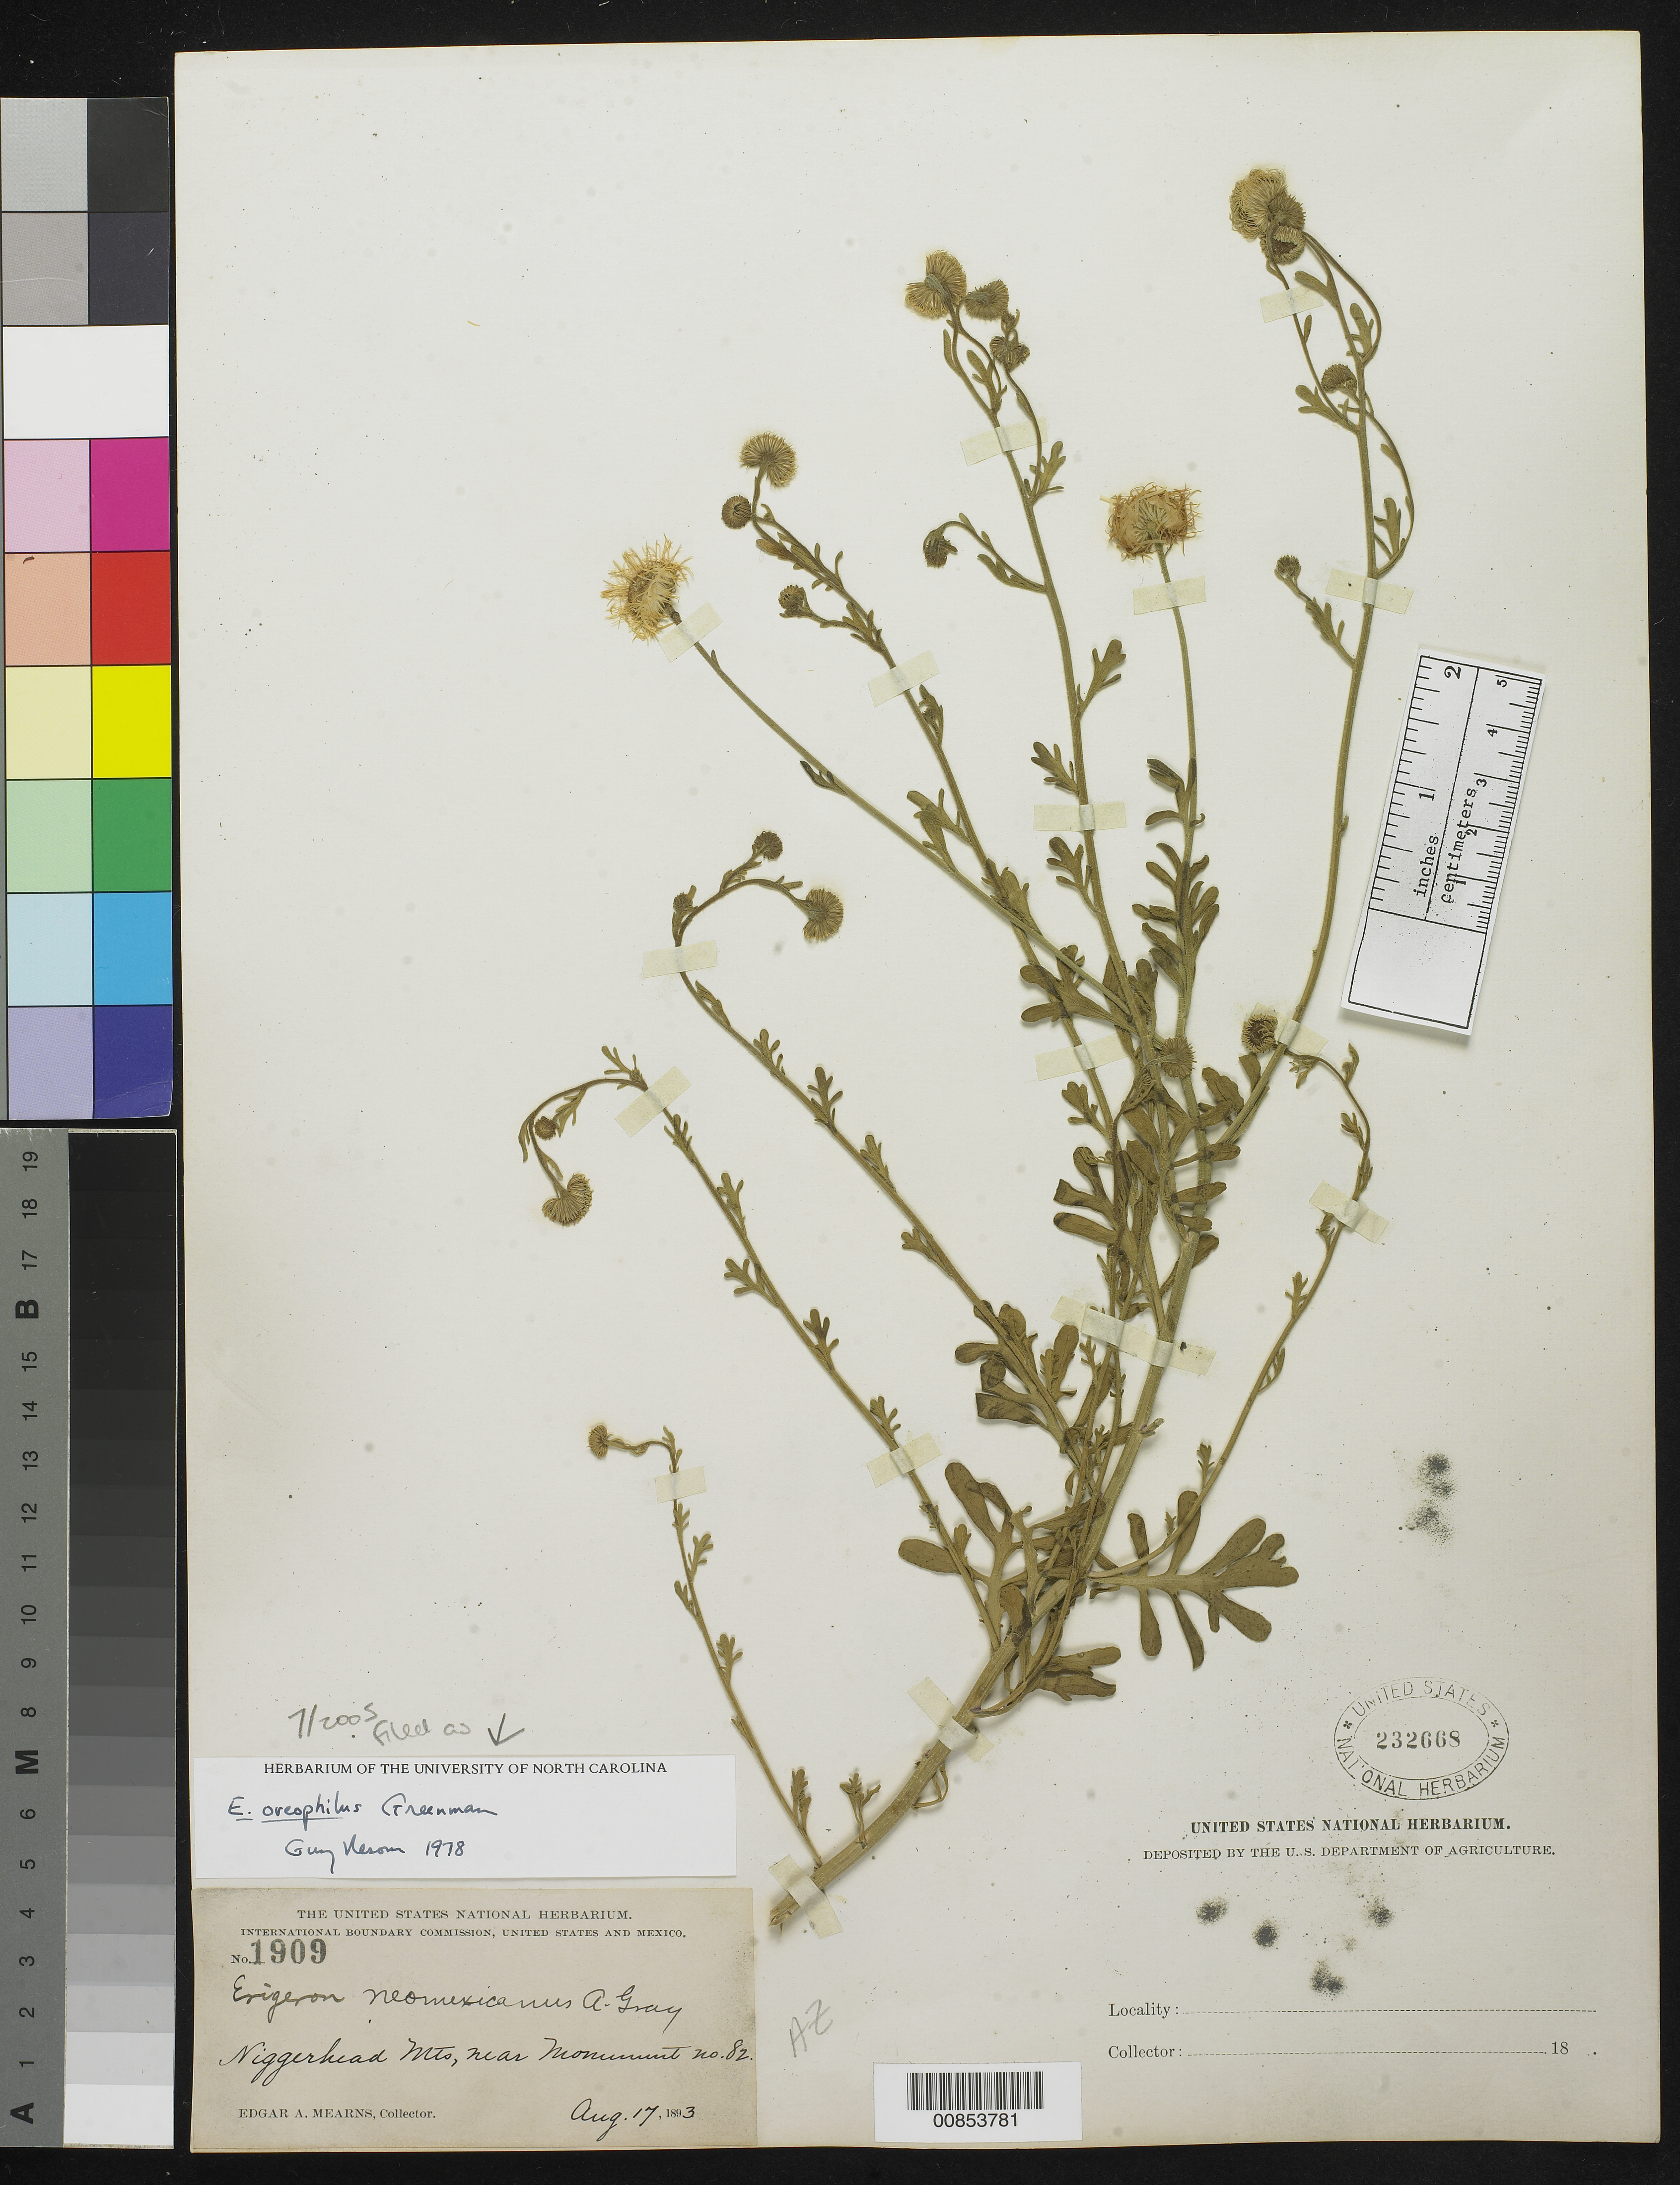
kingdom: Plantae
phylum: Tracheophyta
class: Magnoliopsida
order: Asterales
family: Asteraceae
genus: Erigeron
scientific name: Erigeron oreophilus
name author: Greenm.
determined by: Nesom, Guy L.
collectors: E. A. Mearns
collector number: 1909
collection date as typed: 17 Aug 1893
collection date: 1893-08-17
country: United States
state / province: Arizona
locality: Niggerhead Mts., near Monument no. 82.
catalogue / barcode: US 232668